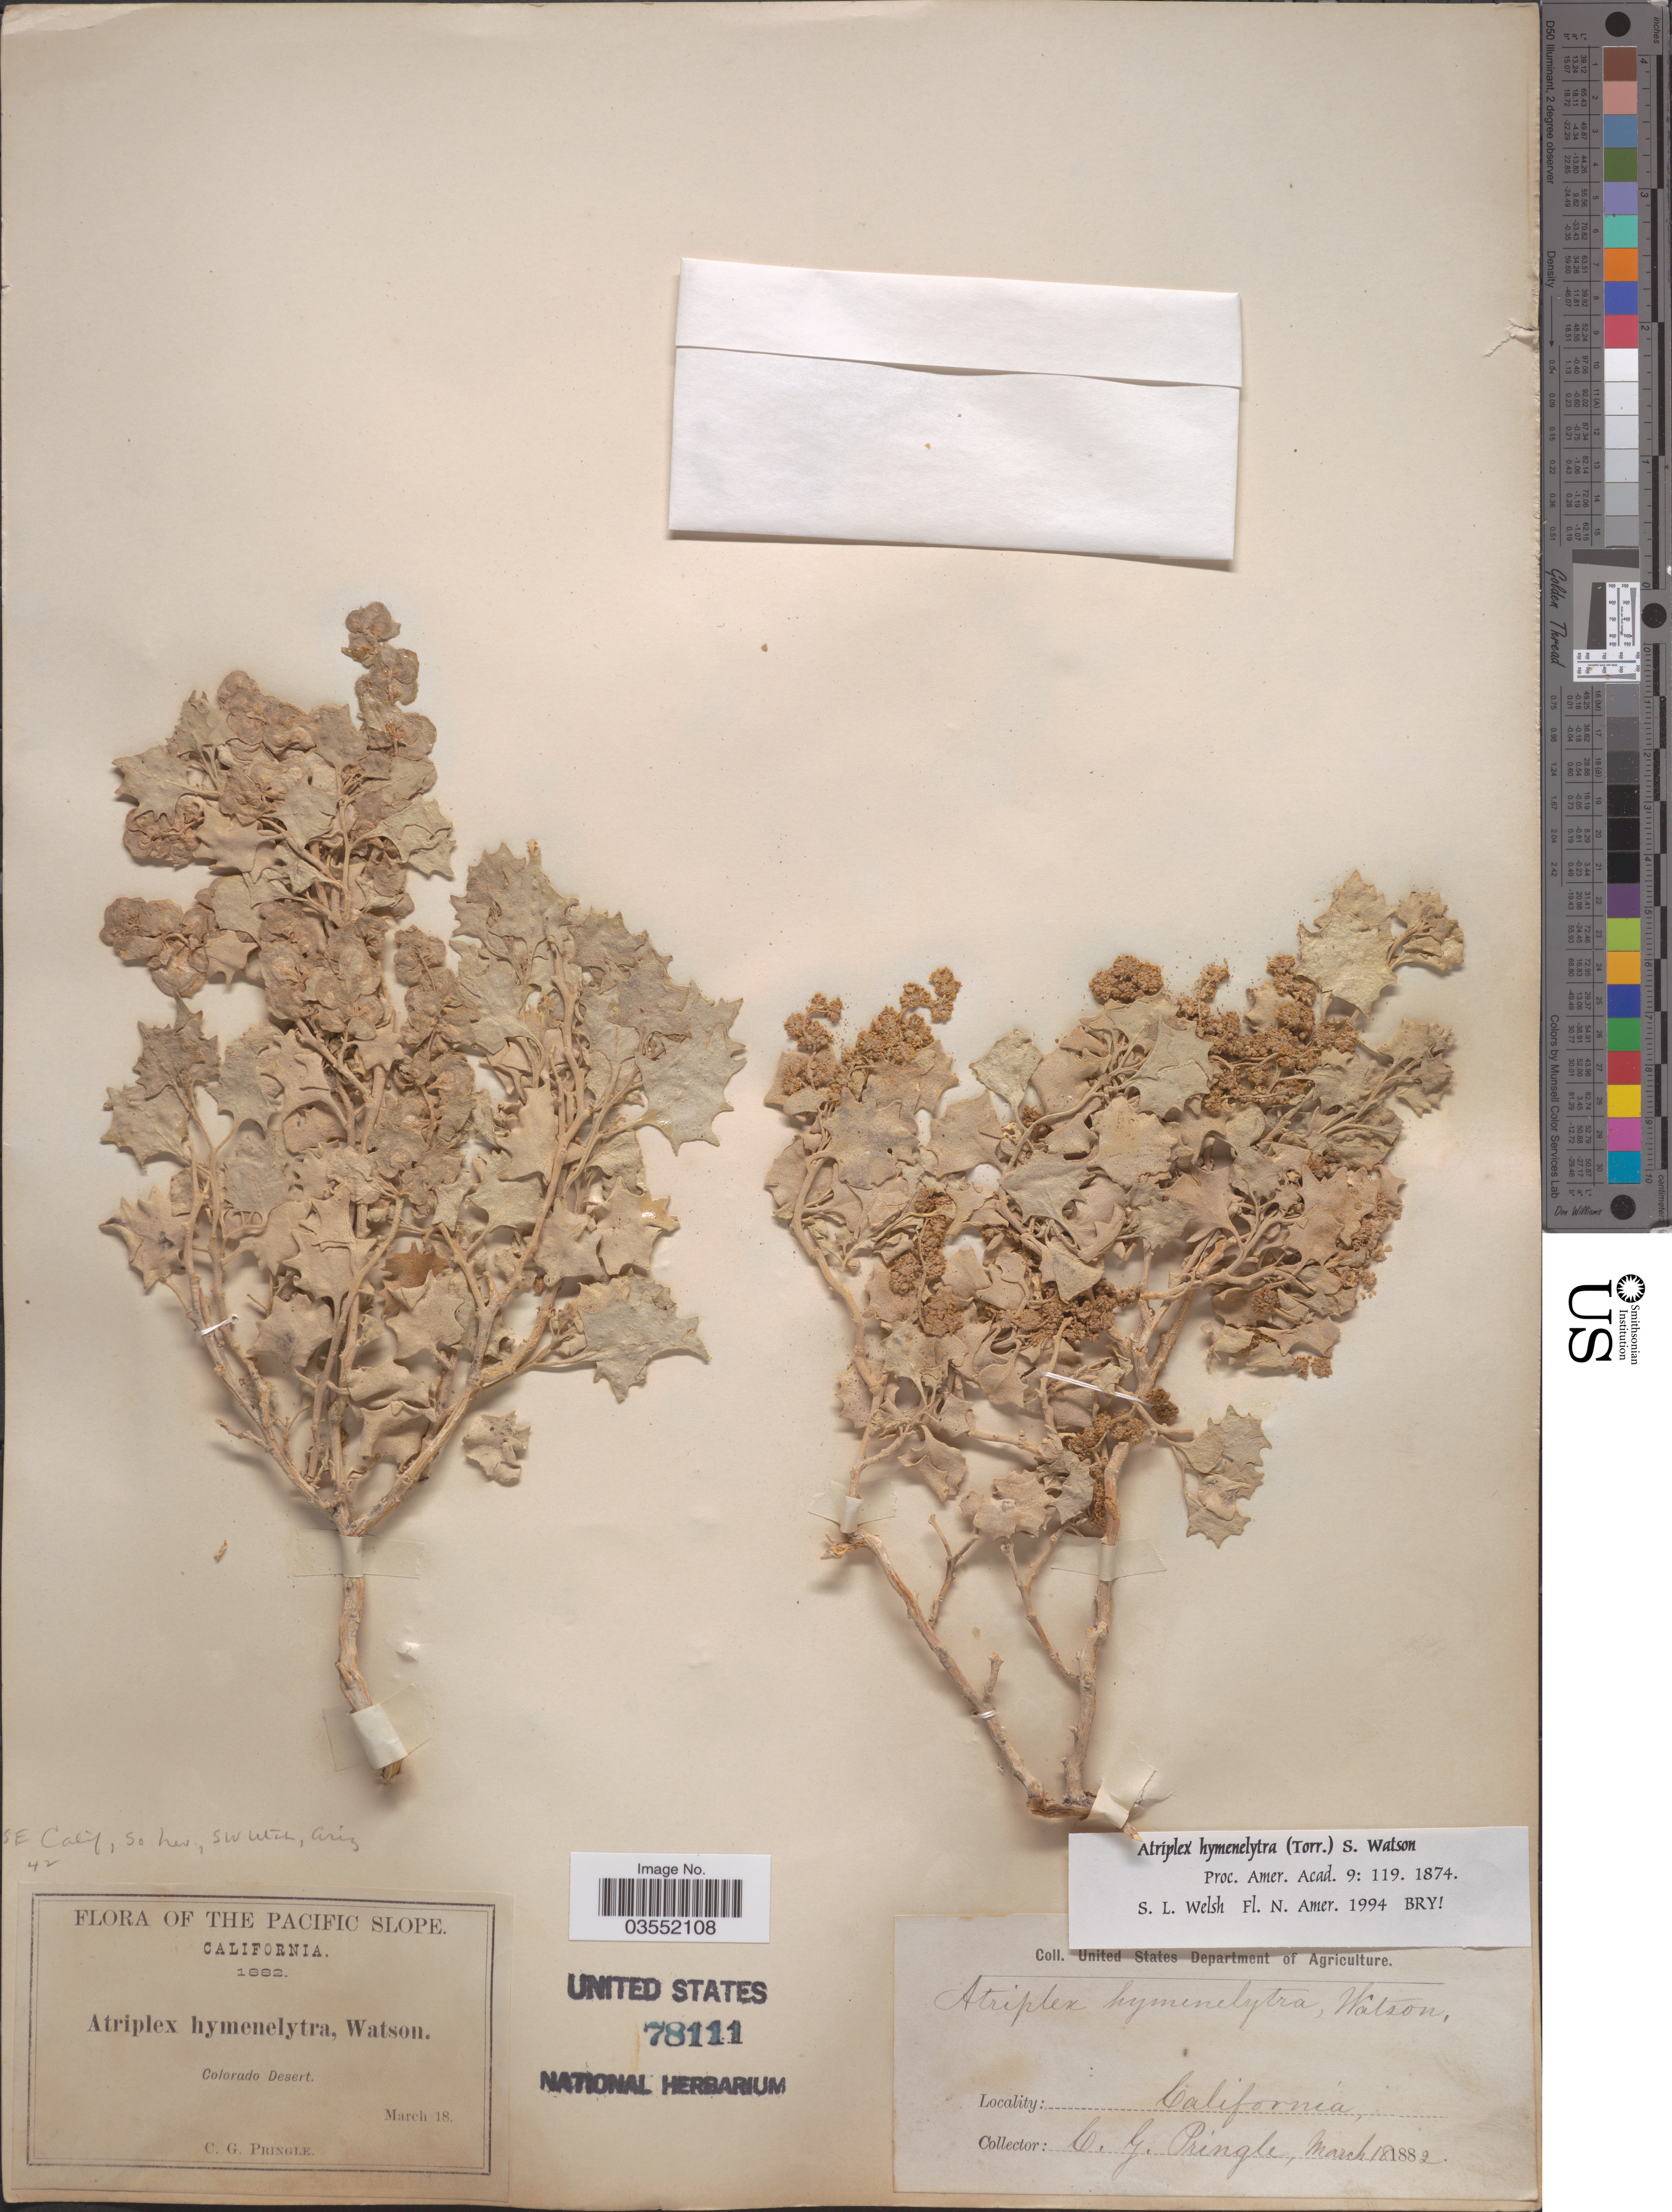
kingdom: Plantae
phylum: Tracheophyta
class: Magnoliopsida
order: Caryophyllales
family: Amaranthaceae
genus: Atriplex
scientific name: Atriplex hymenelytra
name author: (Torr.) S. Watson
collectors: C. G. Pringle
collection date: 1882-03-18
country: United States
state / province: California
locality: The Pacific Slope. Colorado Desert.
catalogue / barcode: US 78111